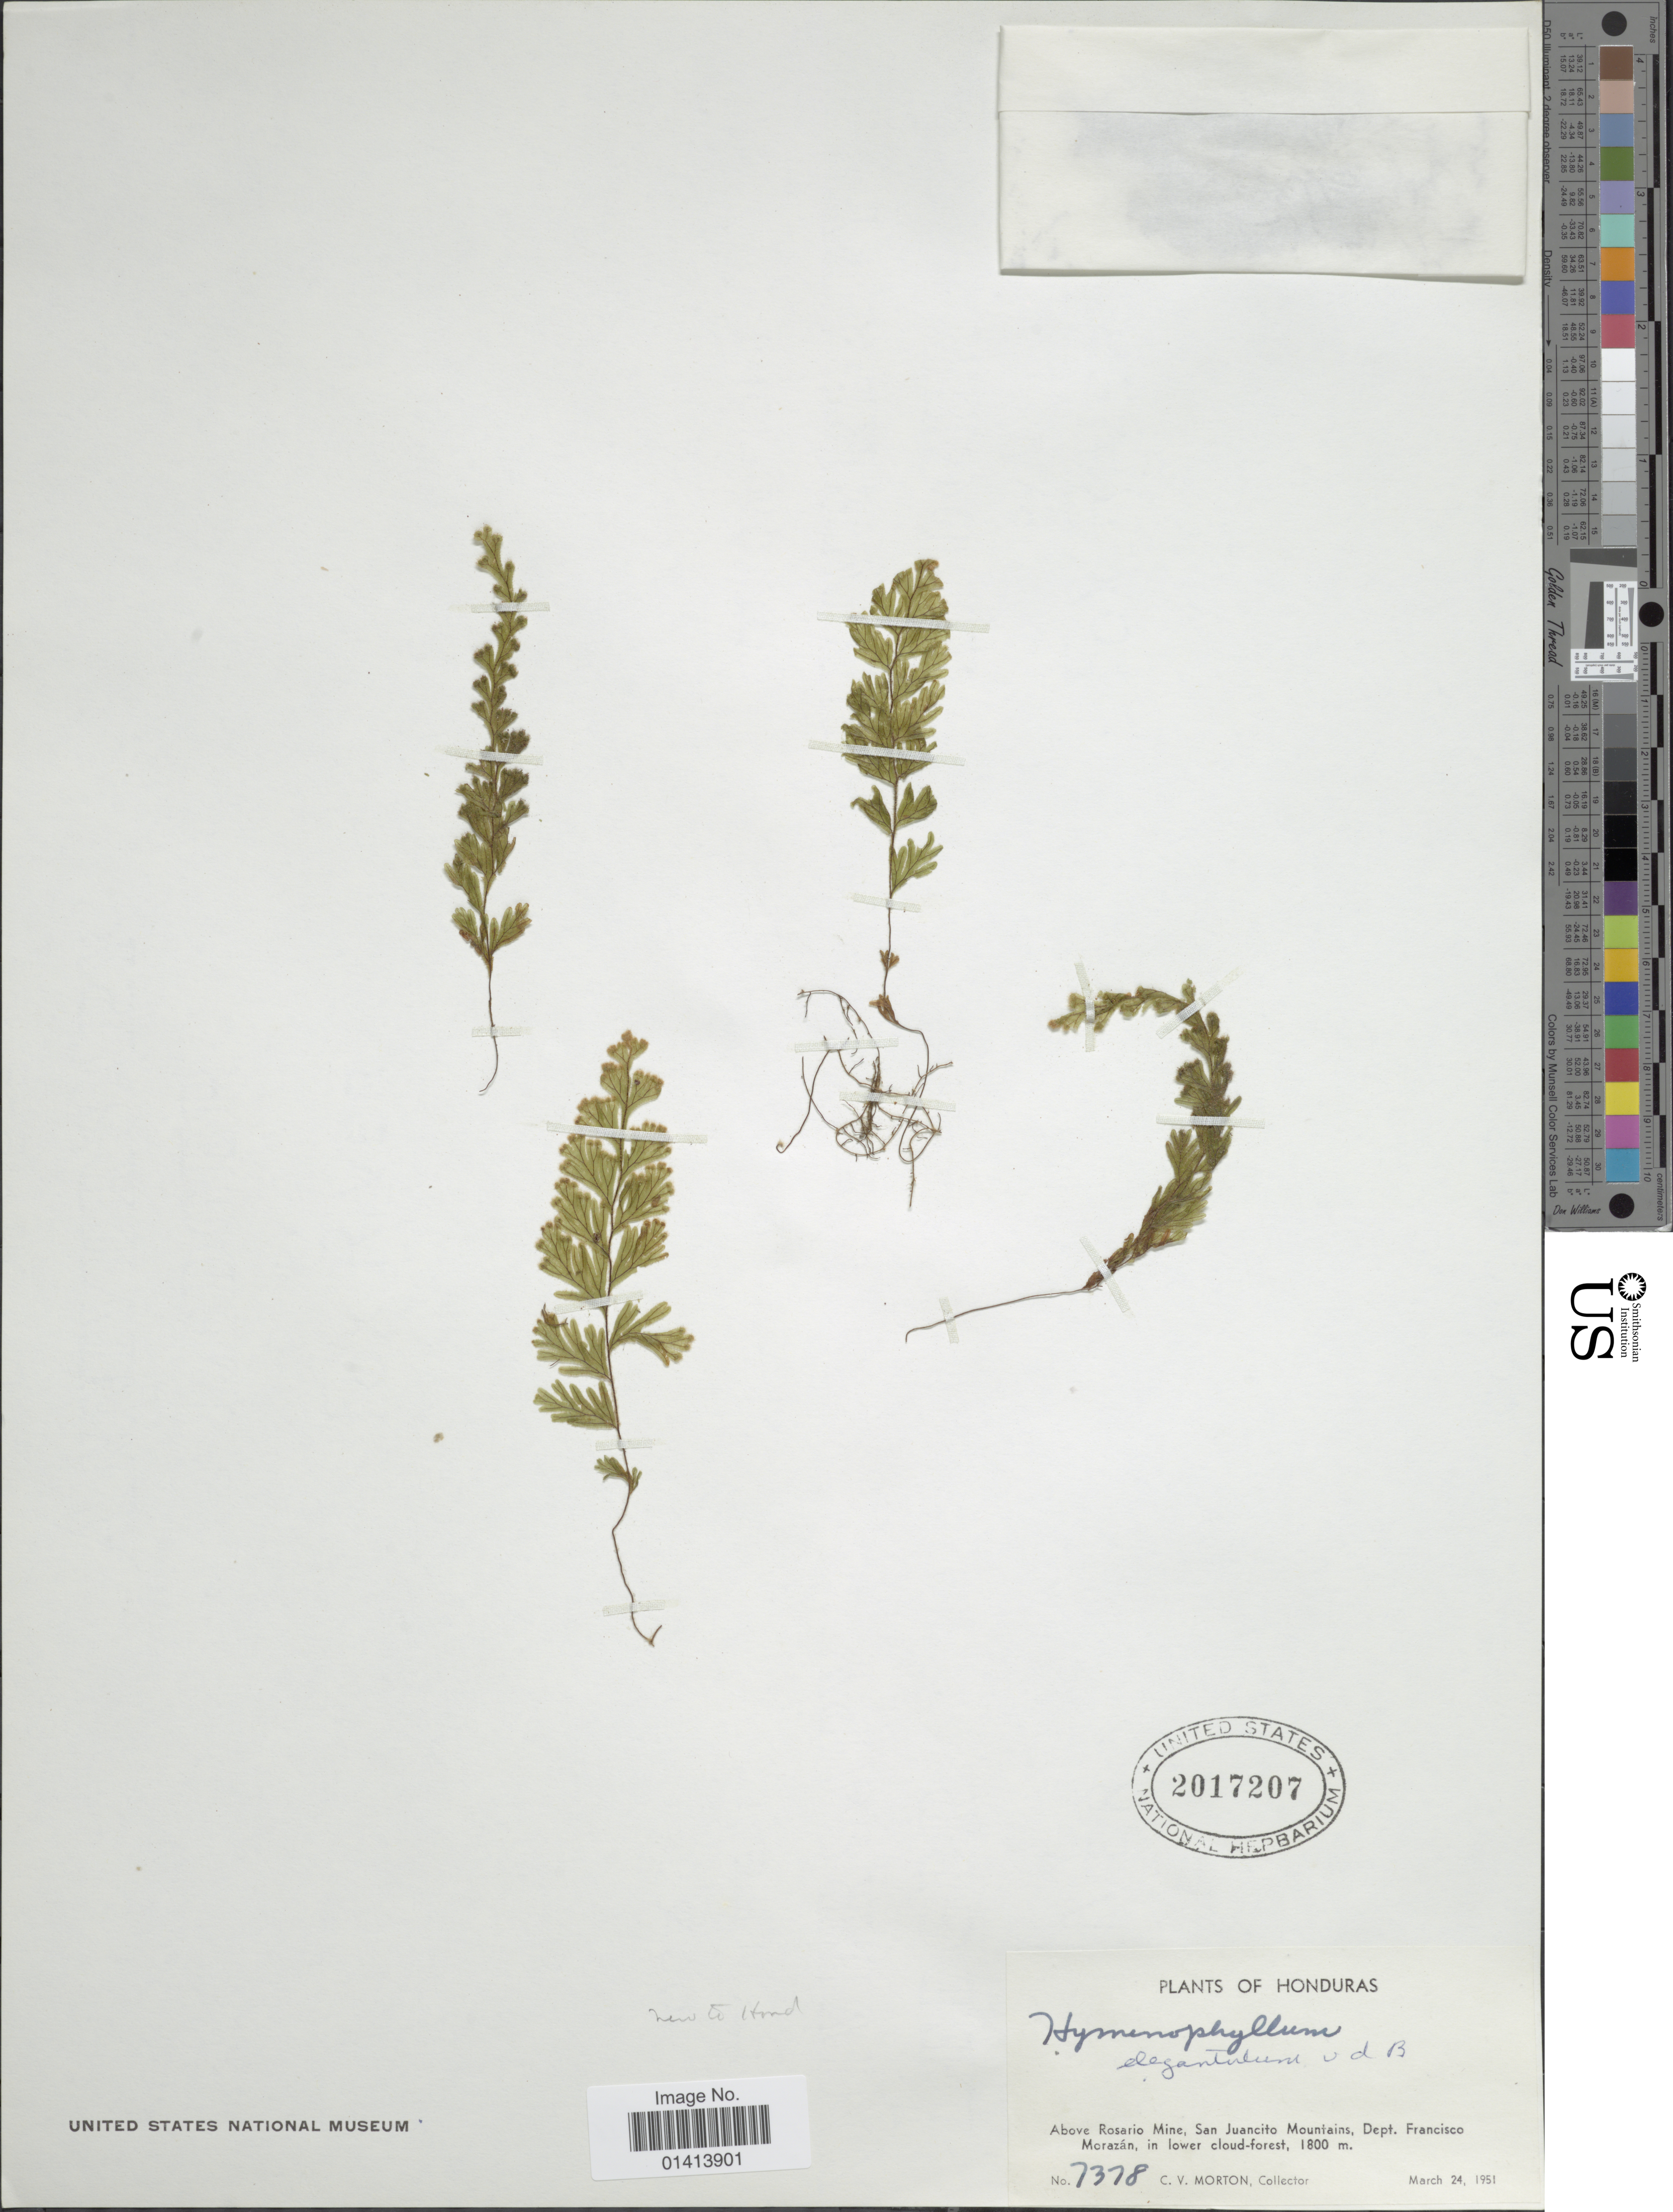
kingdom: Plantae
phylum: Tracheophyta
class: Polypodiopsida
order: Hymenophyllales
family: Hymenophyllaceae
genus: Hymenophyllum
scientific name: Hymenophyllum elegantulum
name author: Bosch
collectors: C. V. Morton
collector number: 7378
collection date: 1951-03-24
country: Honduras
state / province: Fco. Morazán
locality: Above Rosario Mine, San Juancito Mountains, Dept FRnsisco Morazan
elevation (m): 1800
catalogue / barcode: US 2017207